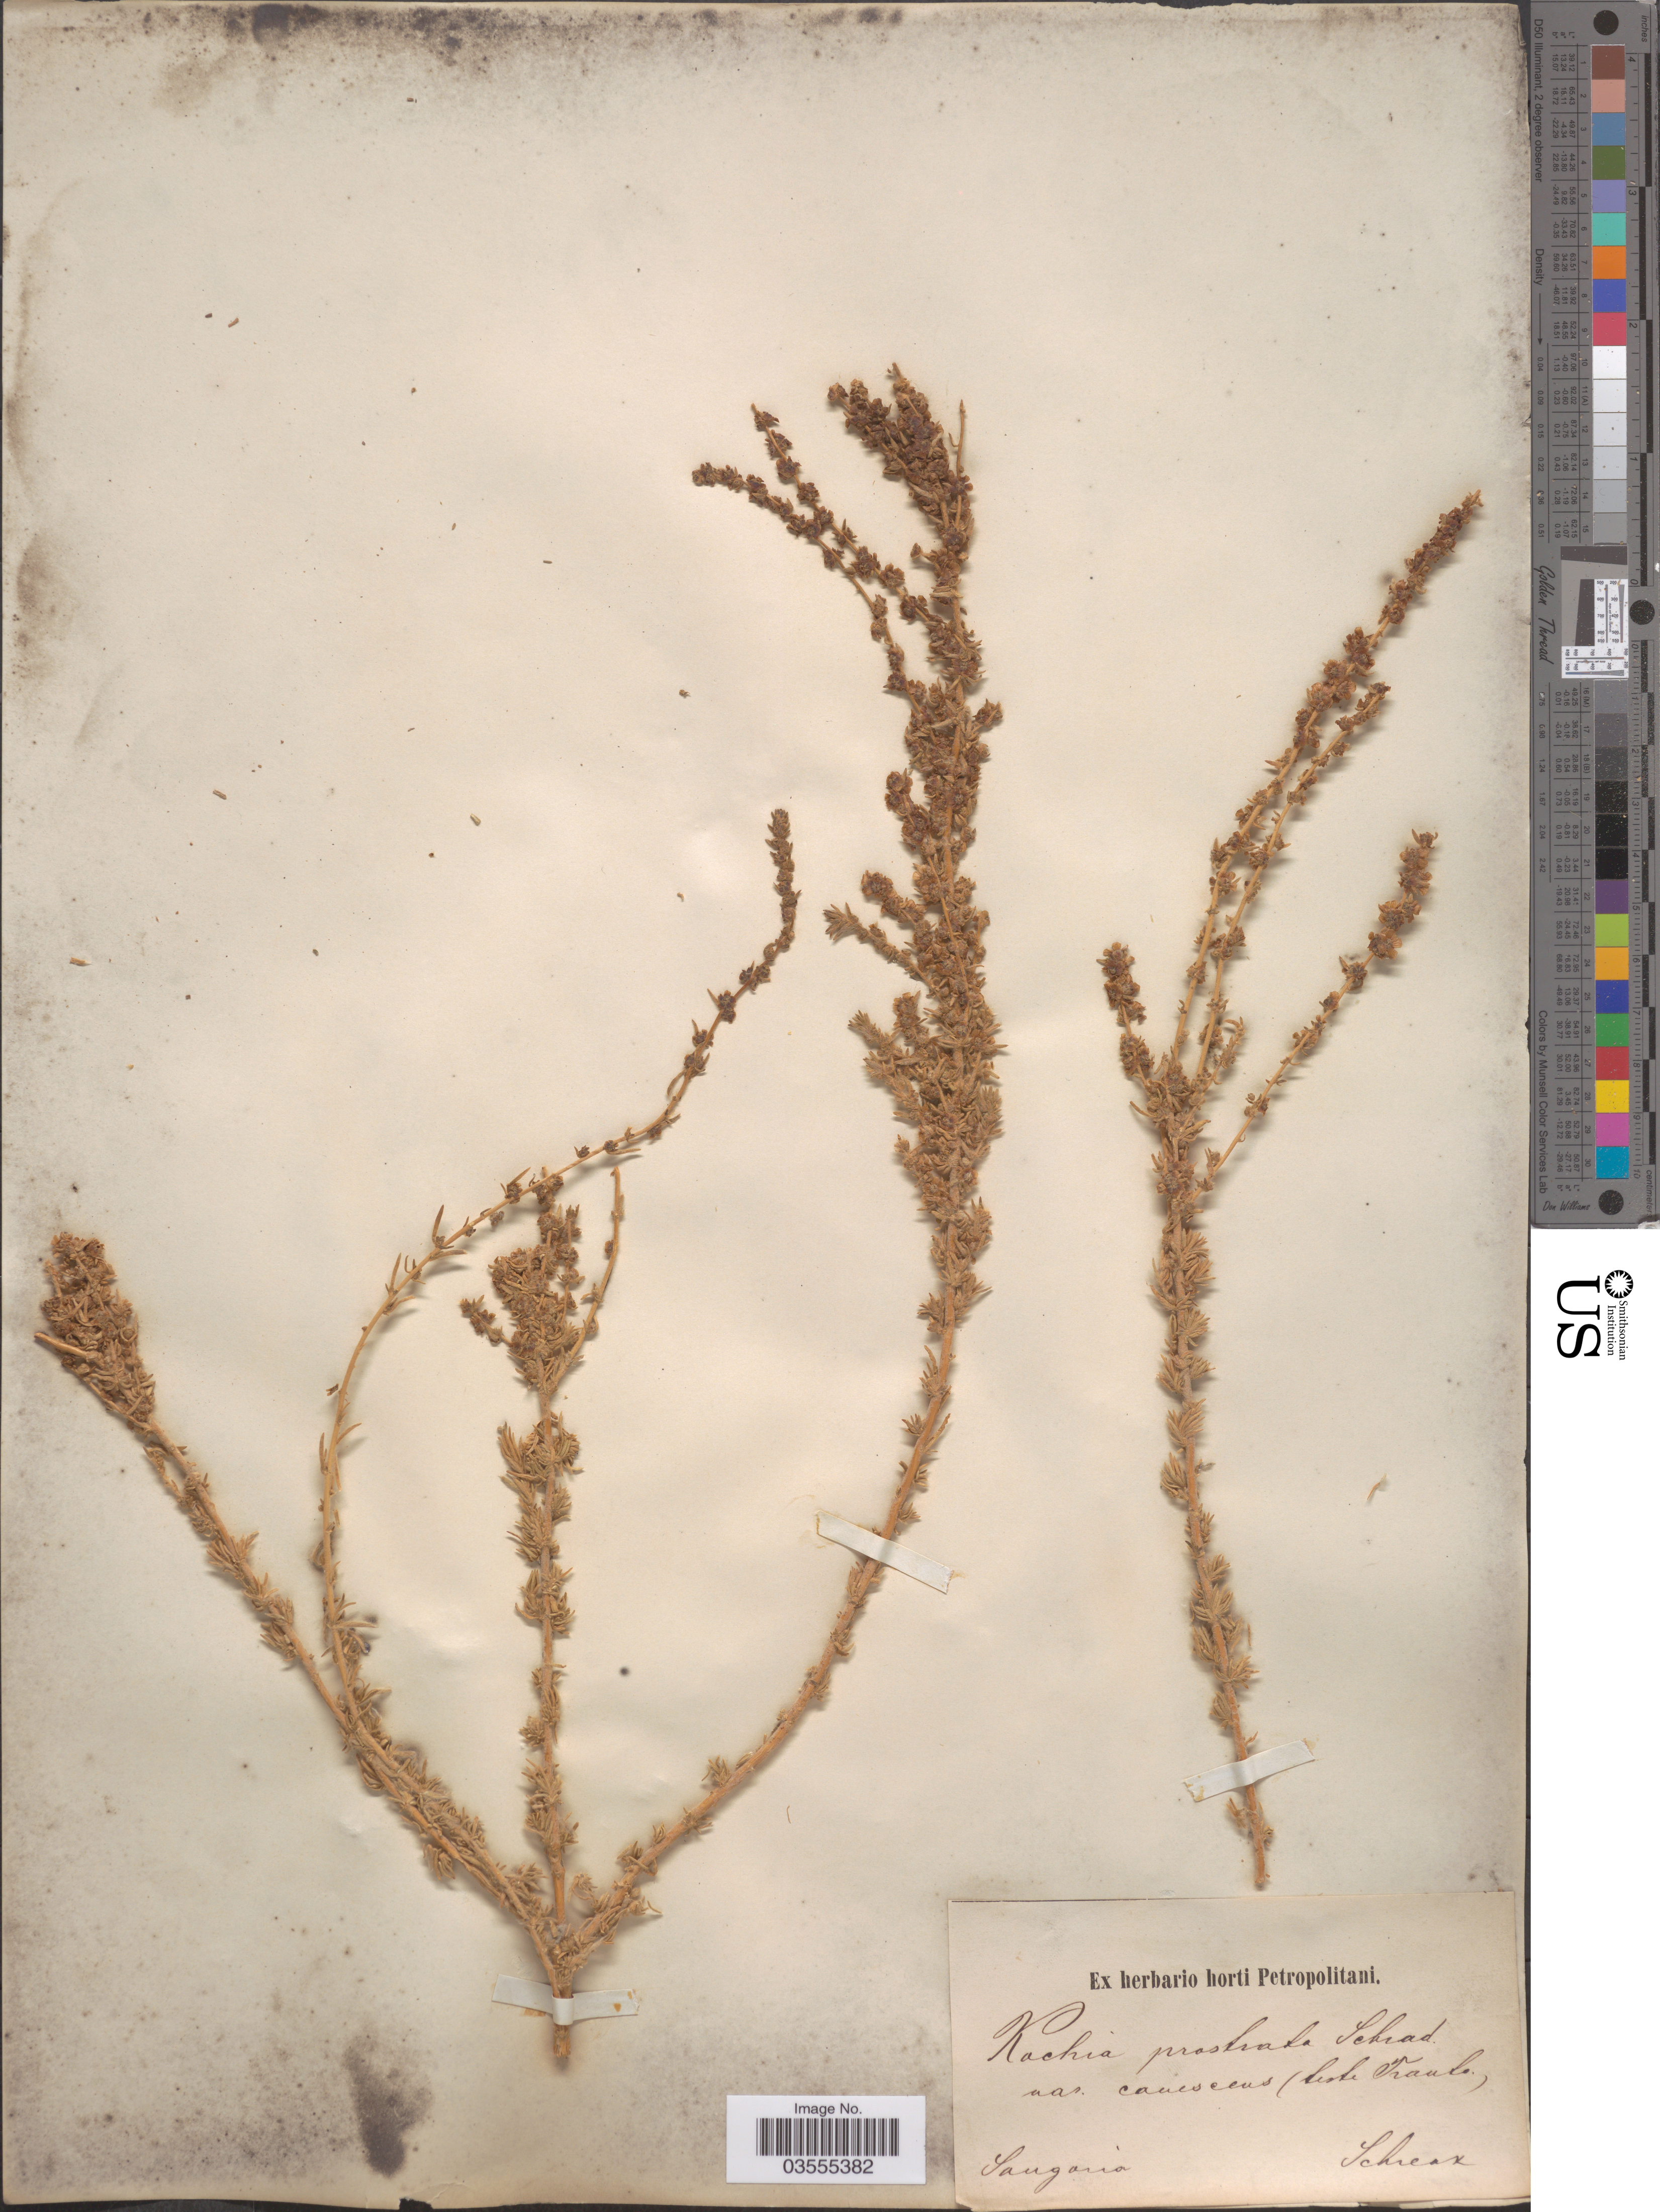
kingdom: Plantae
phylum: Tracheophyta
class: Magnoliopsida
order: Caryophyllales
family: Amaranthaceae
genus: Bassia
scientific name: Bassia prostrata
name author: (L.) Beck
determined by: U.S. National Herbarium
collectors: A.G. Schrenk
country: Kazakhstan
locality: Songaria.